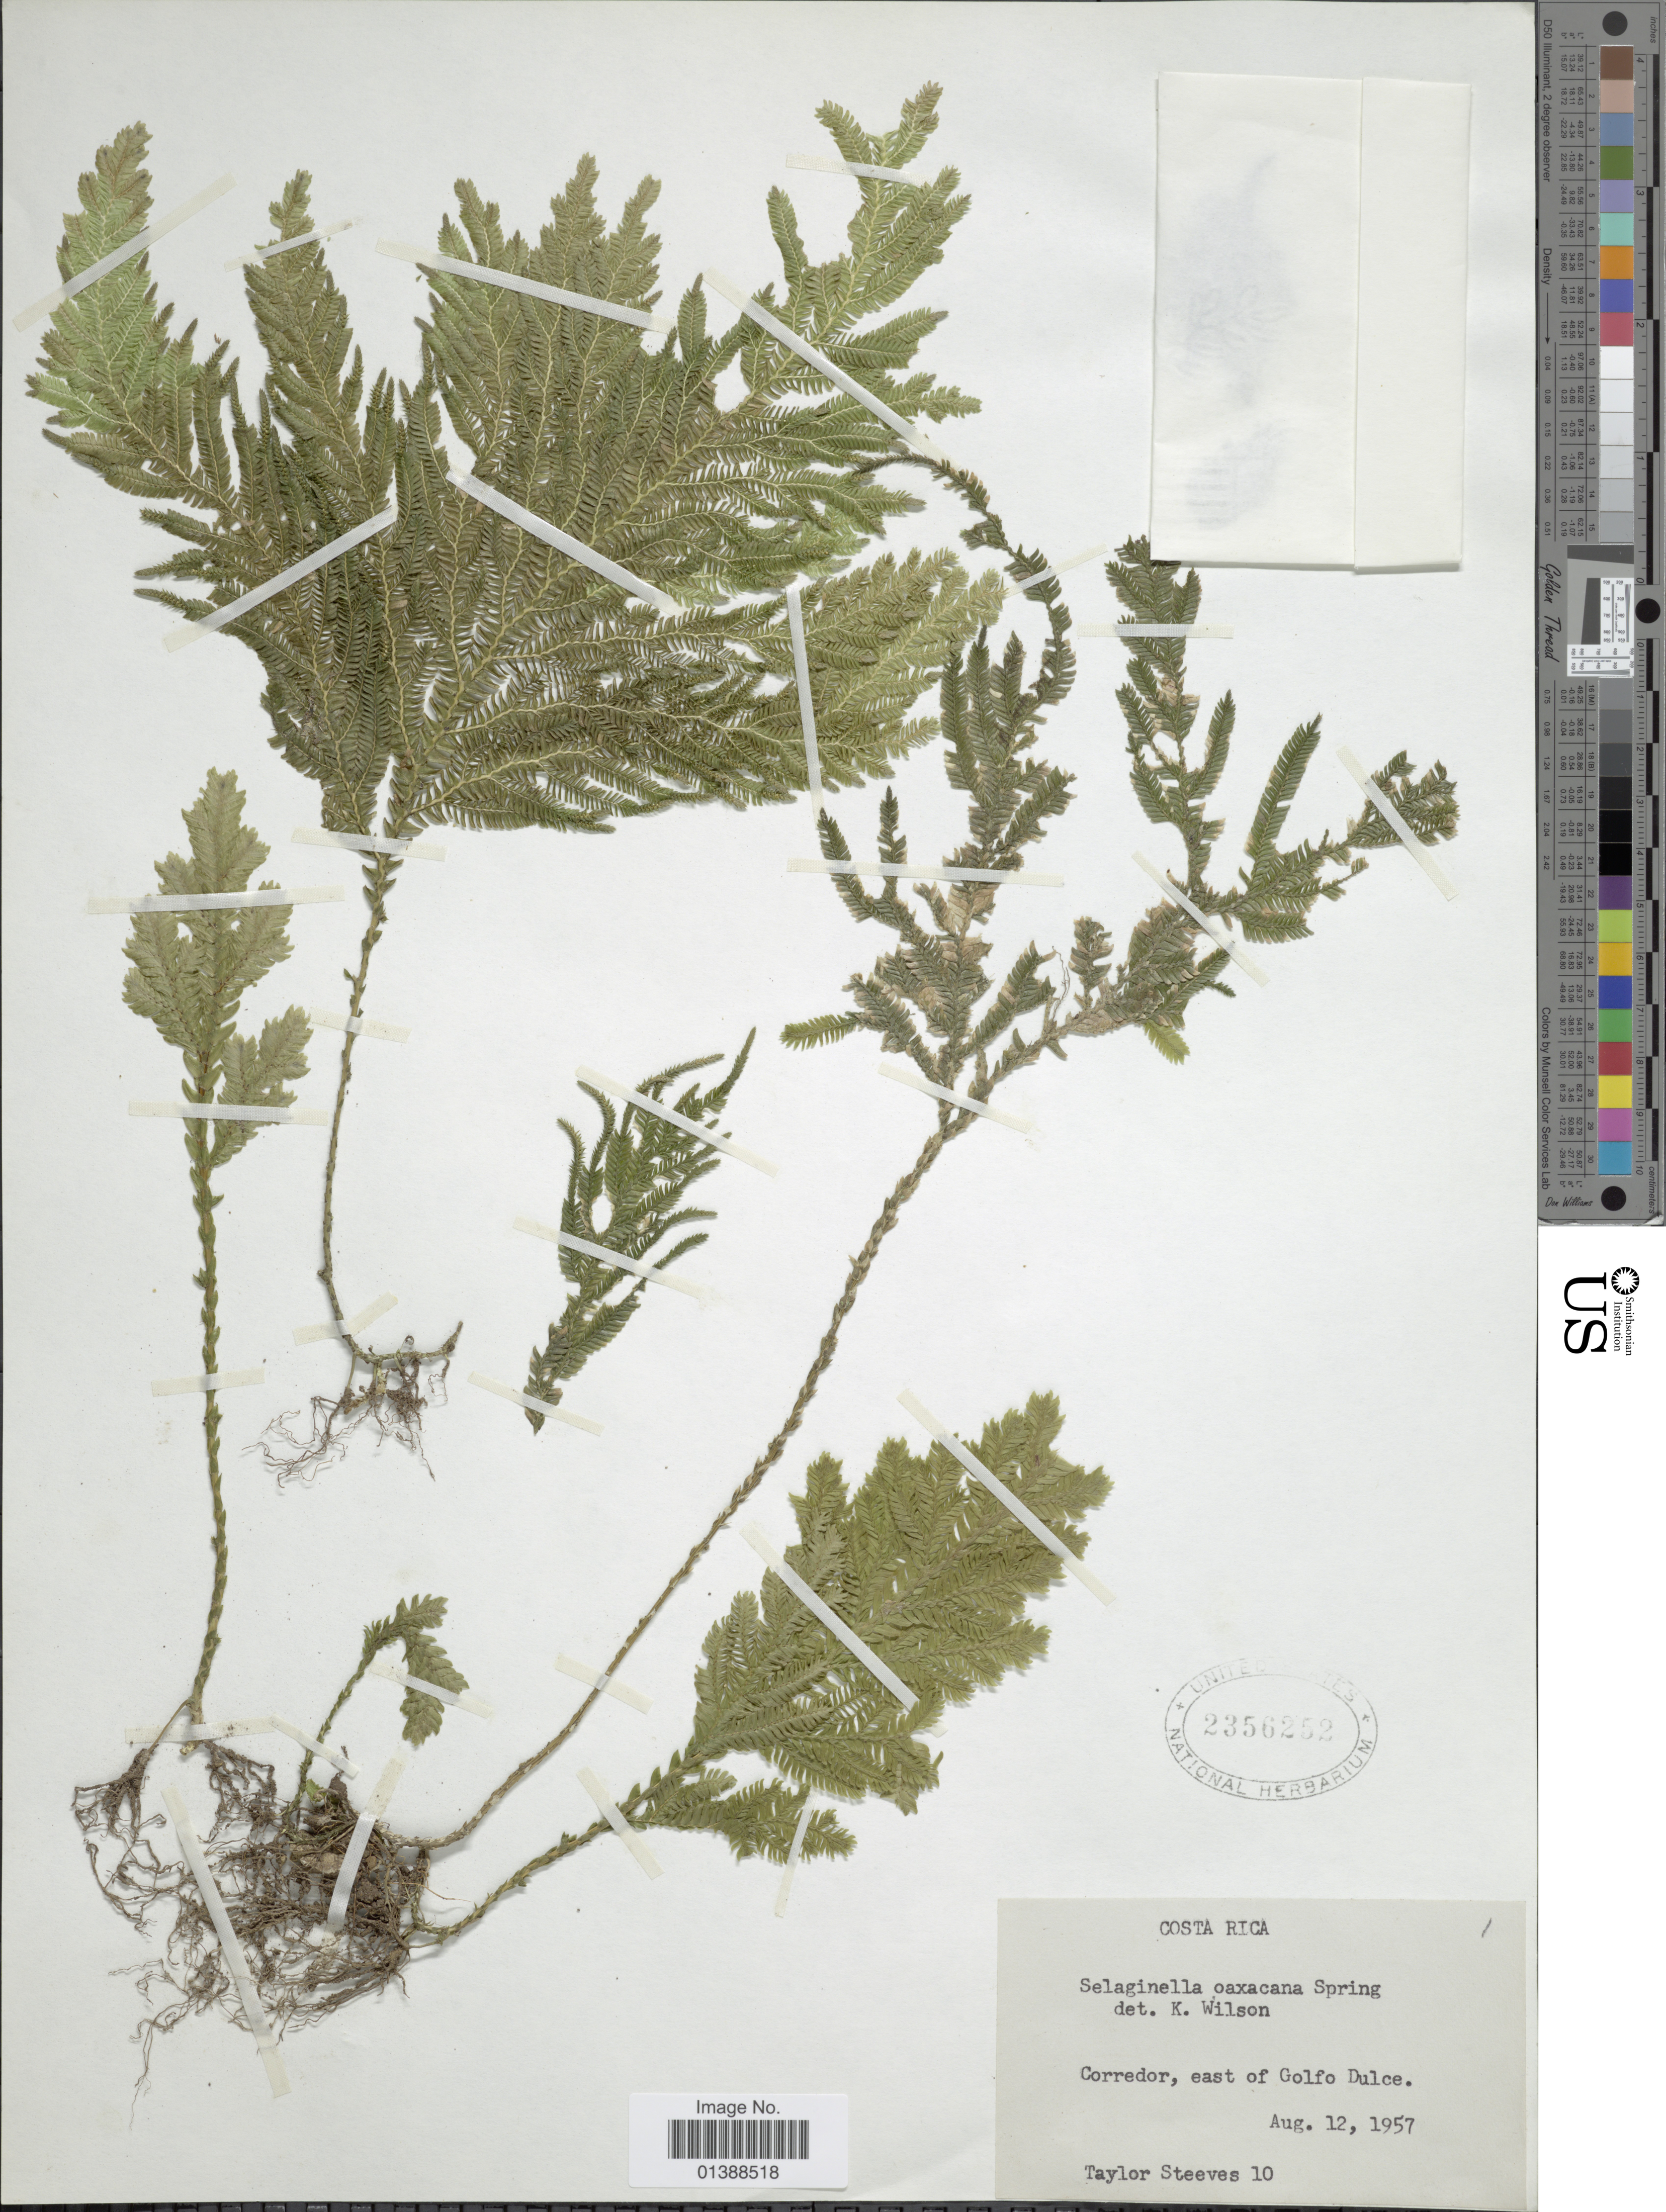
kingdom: Plantae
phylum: Tracheophyta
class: Lycopodiopsida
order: Selaginellales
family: Selaginellaceae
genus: Selaginella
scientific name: Selaginella oaxacana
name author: Spring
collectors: T. Steeves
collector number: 10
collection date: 1957-08-12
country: Costa Rica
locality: Corredor, east of Golfo Dulce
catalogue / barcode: US 2356252